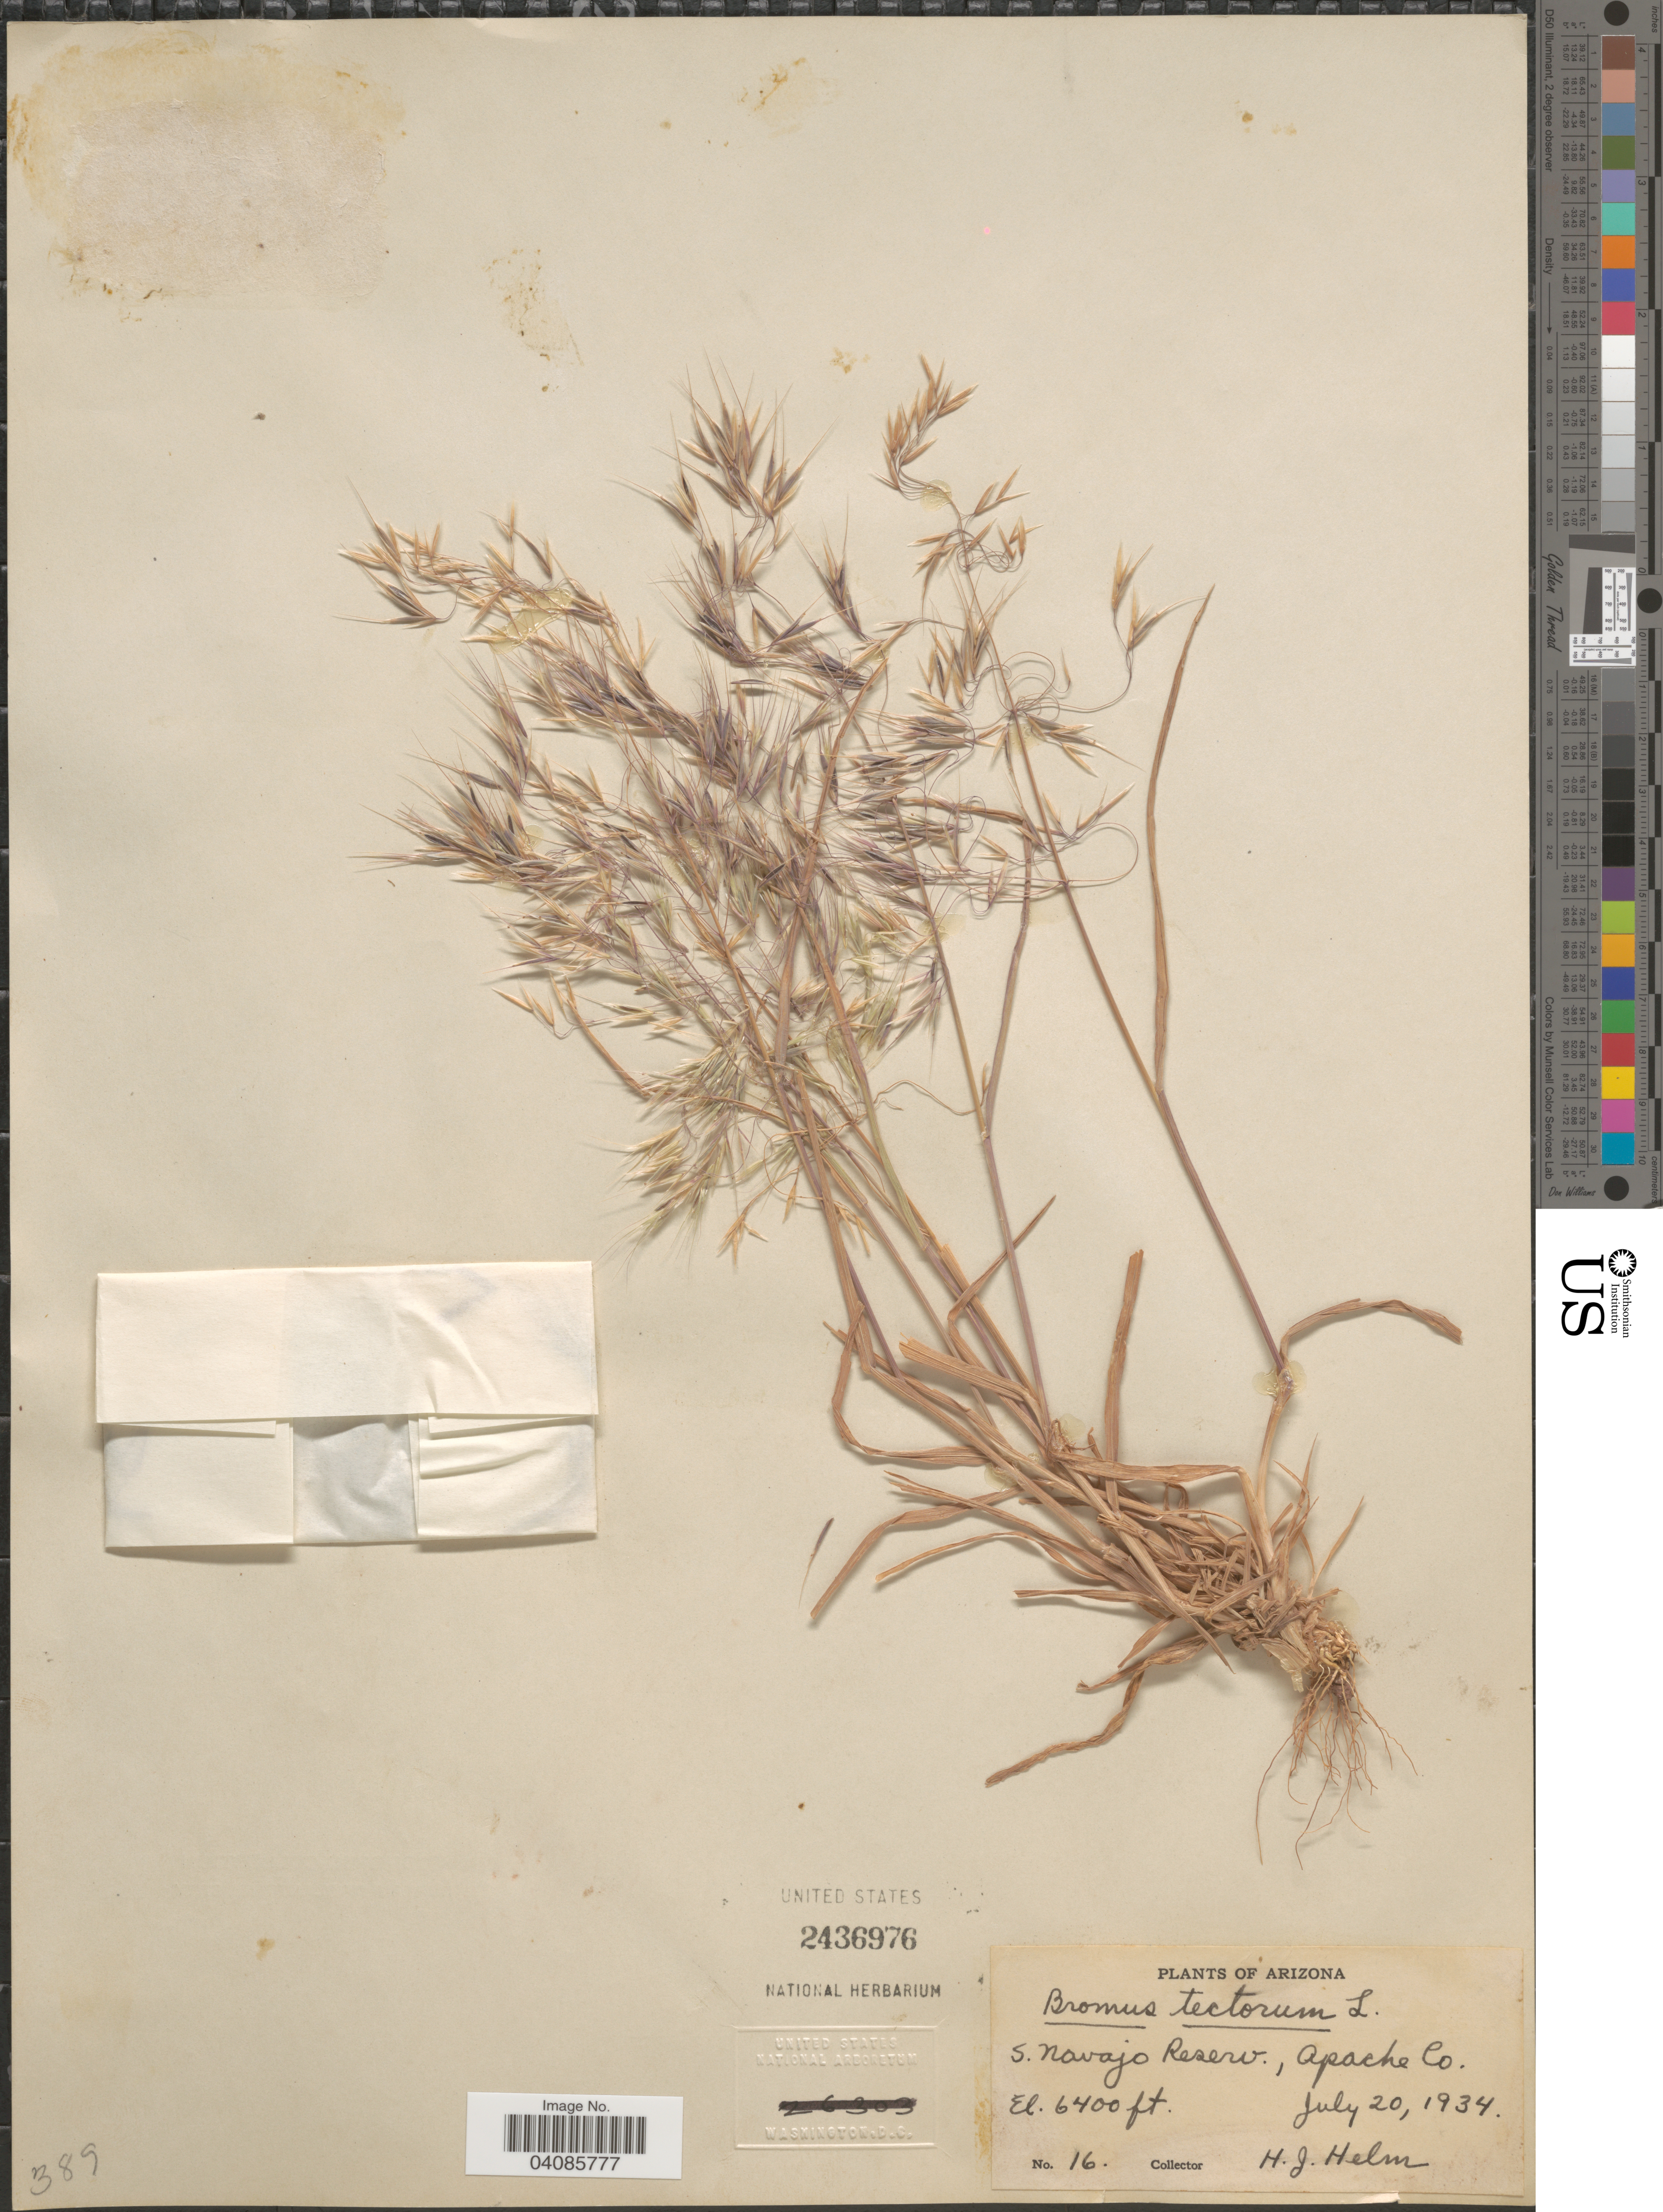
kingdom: Plantae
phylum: Tracheophyta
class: Liliopsida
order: Poales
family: Poaceae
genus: Bromus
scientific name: Bromus tectorum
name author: L.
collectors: H. Helm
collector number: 16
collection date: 1934-07-20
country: United States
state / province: Arizona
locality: S. Navajo Reserv., Apache Co.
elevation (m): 1951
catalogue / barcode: US 2436976